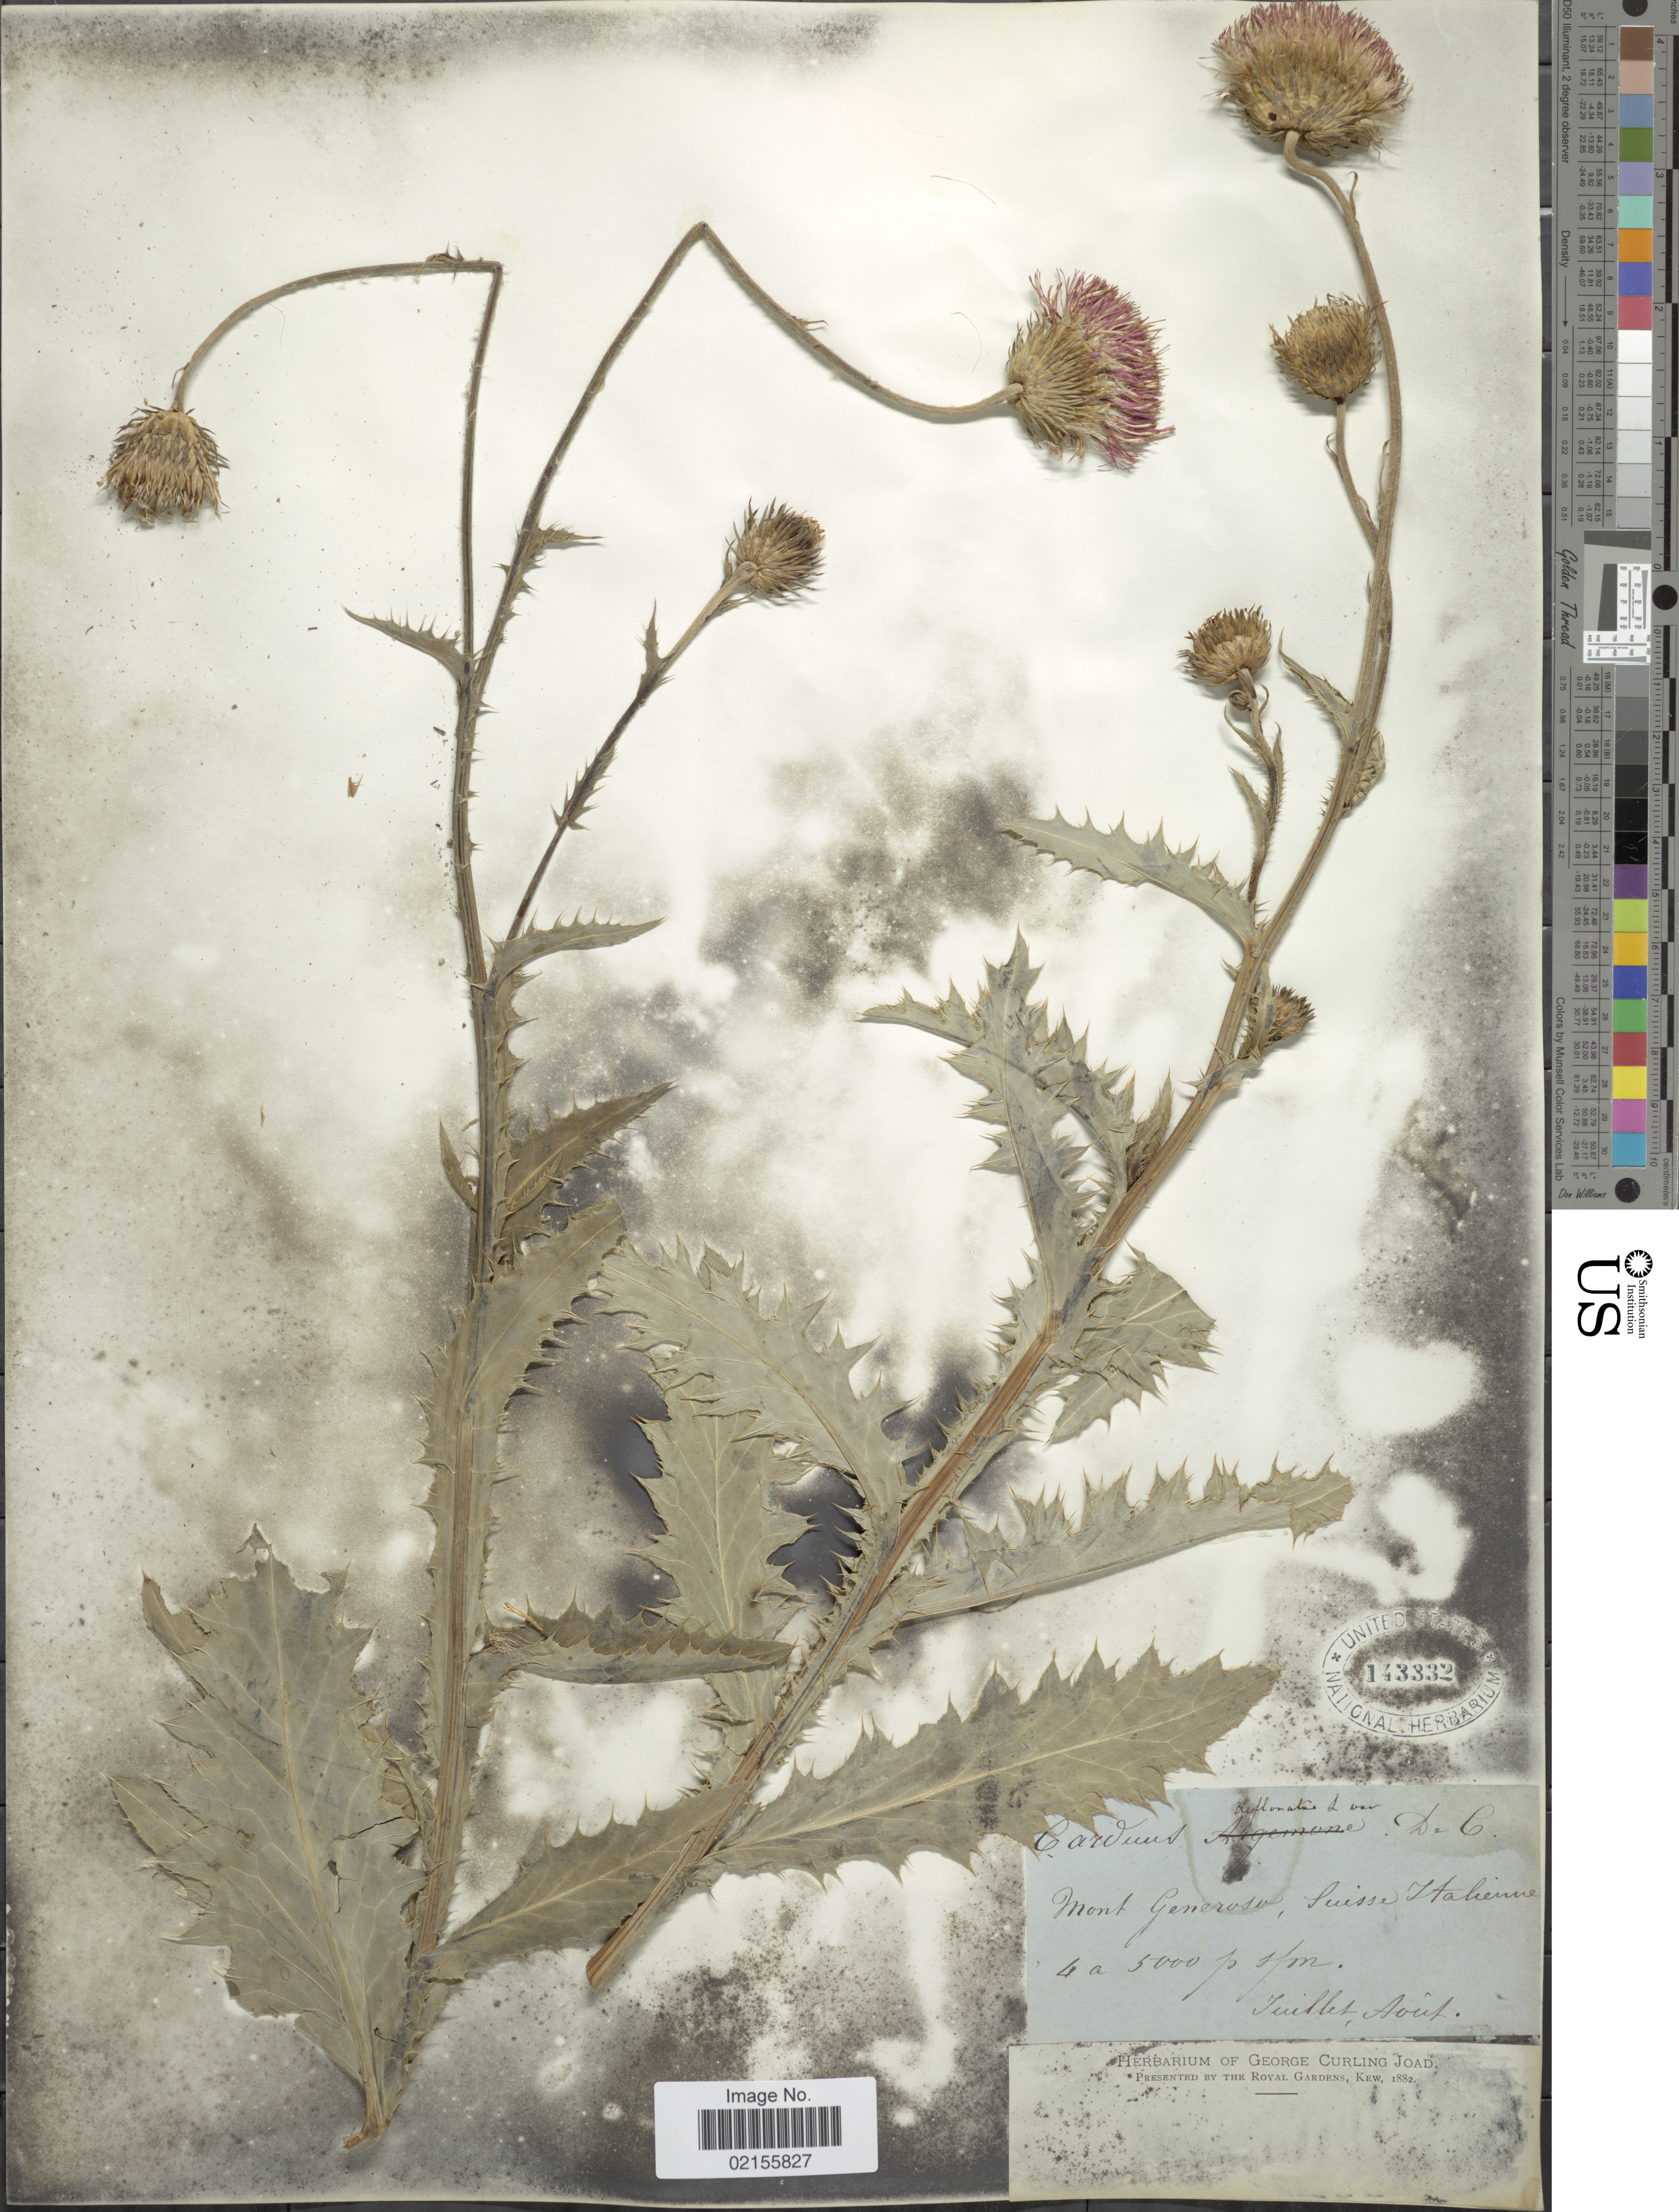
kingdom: Plantae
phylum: Tracheophyta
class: Magnoliopsida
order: Asterales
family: Asteraceae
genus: Carduus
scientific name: Carduus defloratus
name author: L.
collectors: ex herb. George Curling Joad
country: Switzerland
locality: Mont Generosa, Suisse Italienne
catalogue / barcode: US 143332